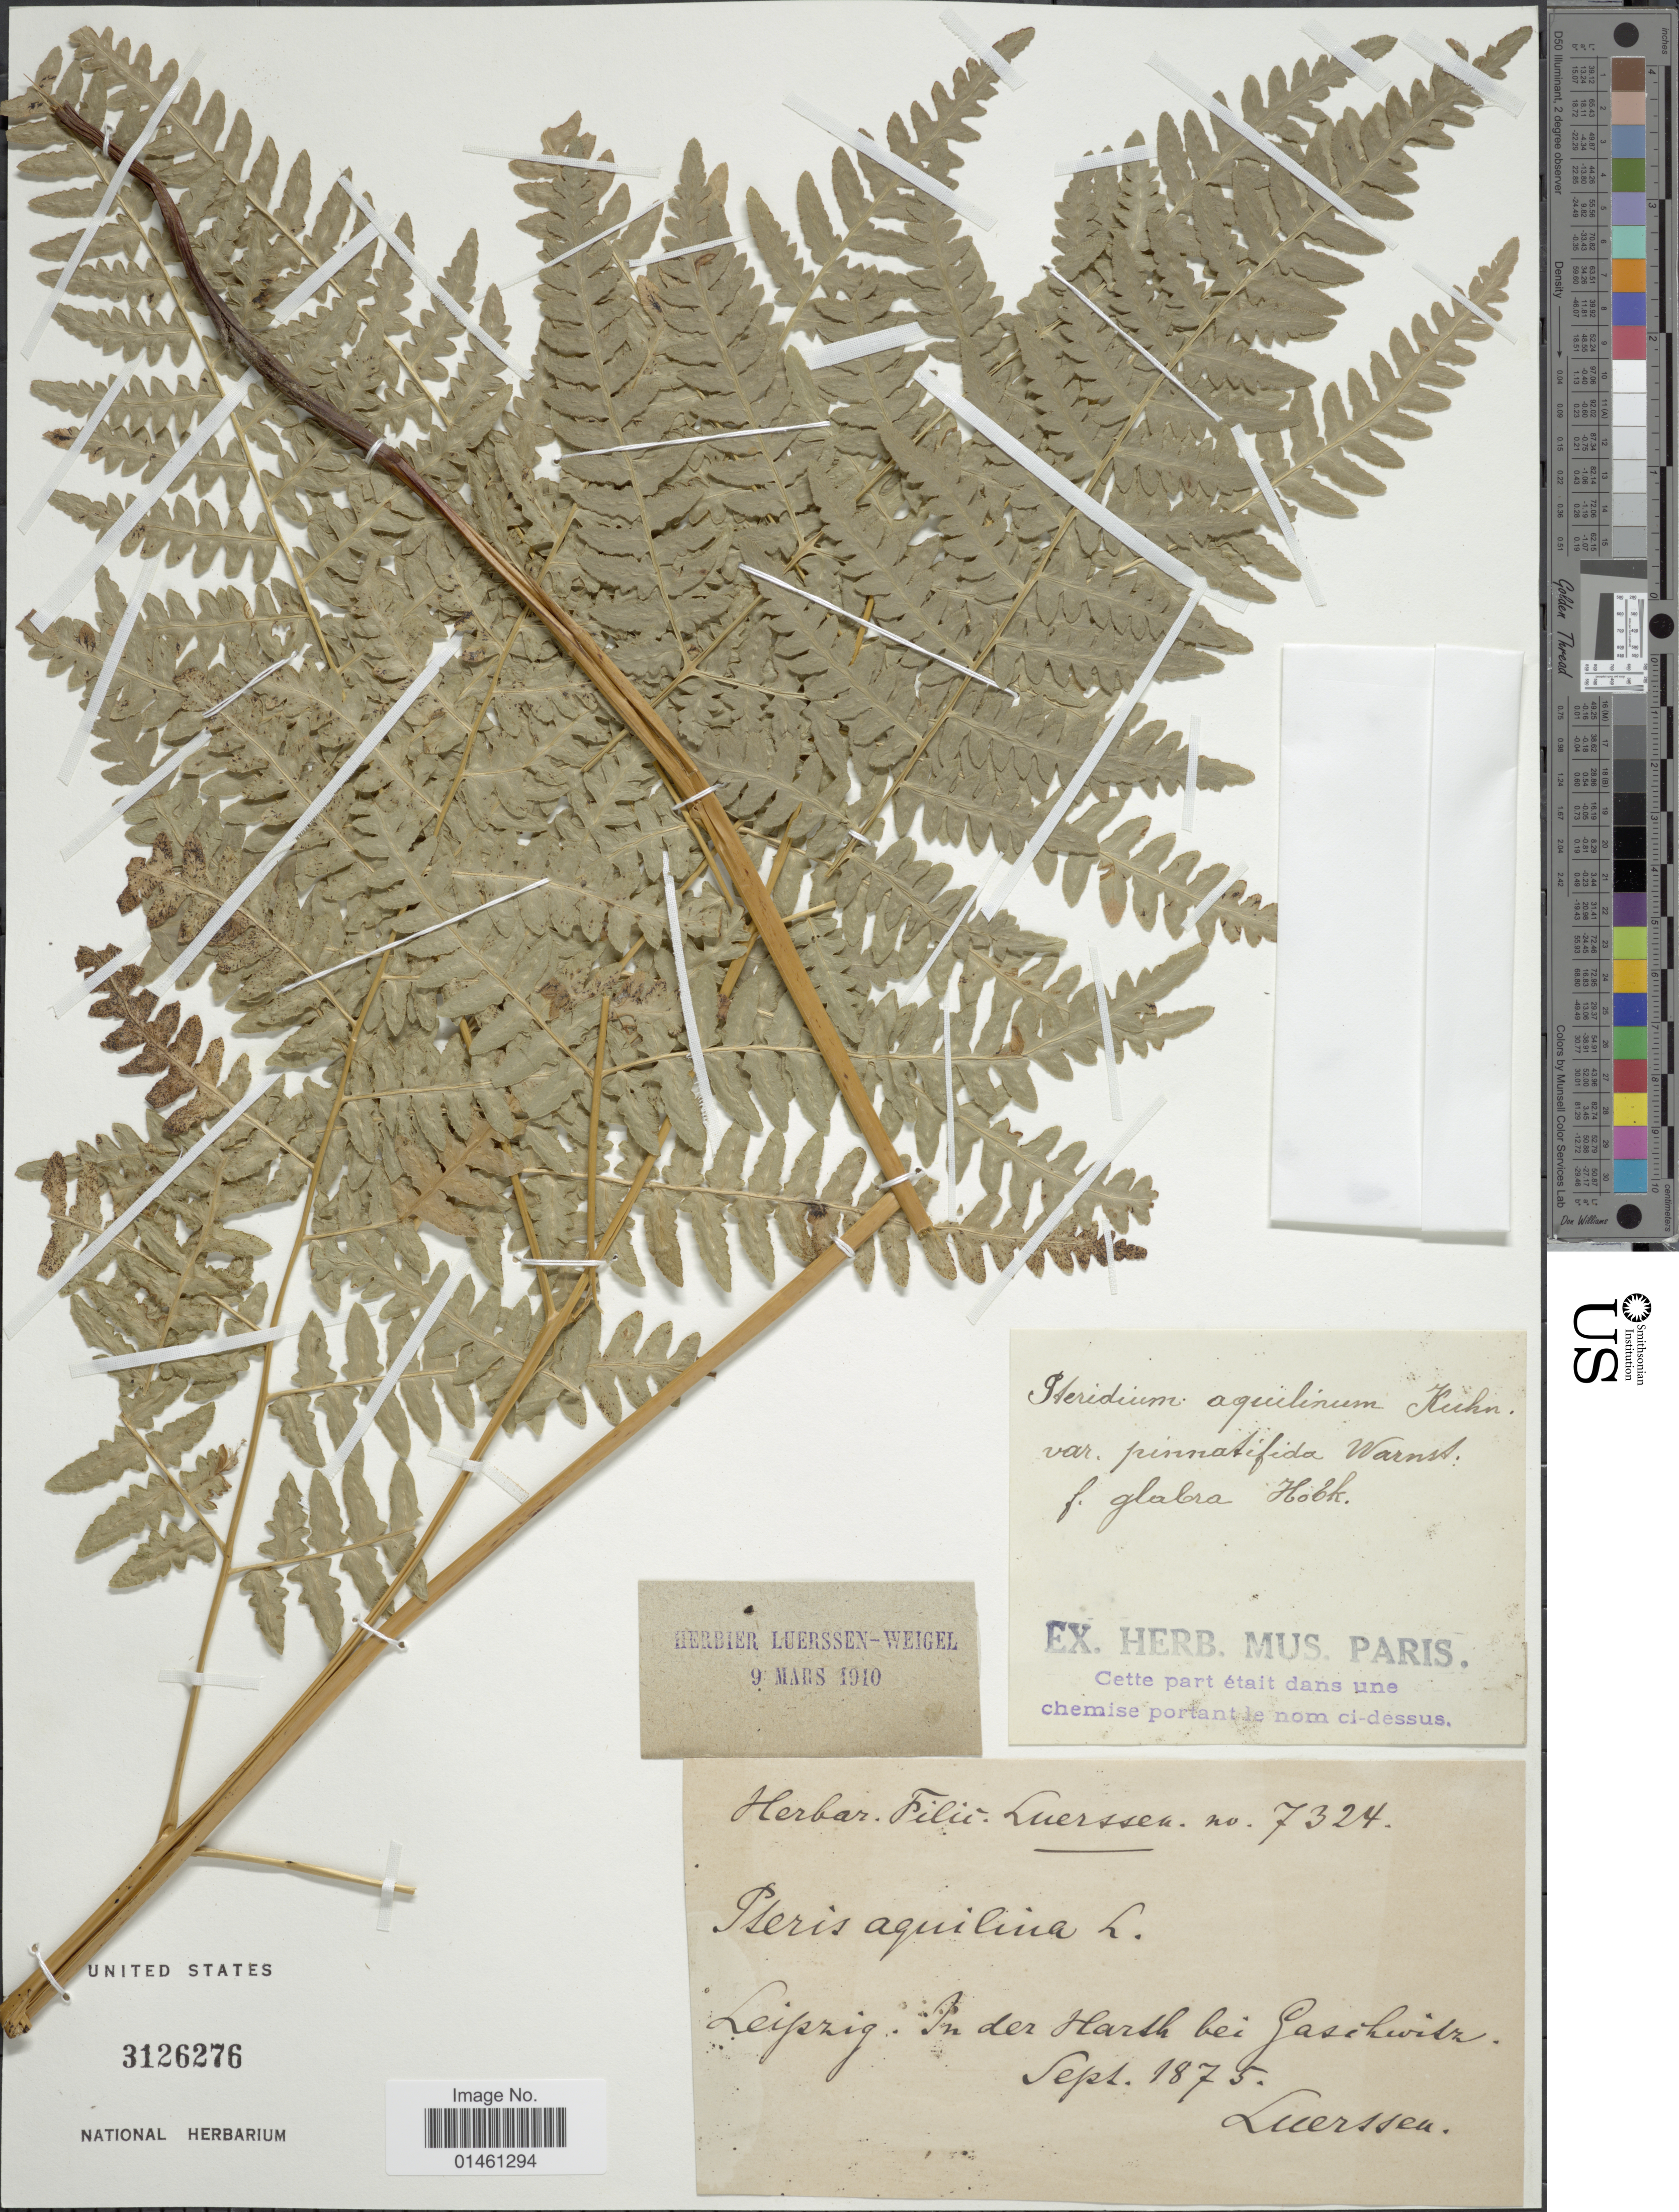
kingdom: Plantae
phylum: Tracheophyta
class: Polypodiopsida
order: Polypodiales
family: Dennstaedtiaceae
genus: Pteridium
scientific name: Pteridium aquilinum var. typicum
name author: R.M. Tryon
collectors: Luerssen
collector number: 7324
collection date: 1875-09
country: Germany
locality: Leipzig, in der Harth bei Gaschwitz [interpreted]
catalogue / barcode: US 3126276